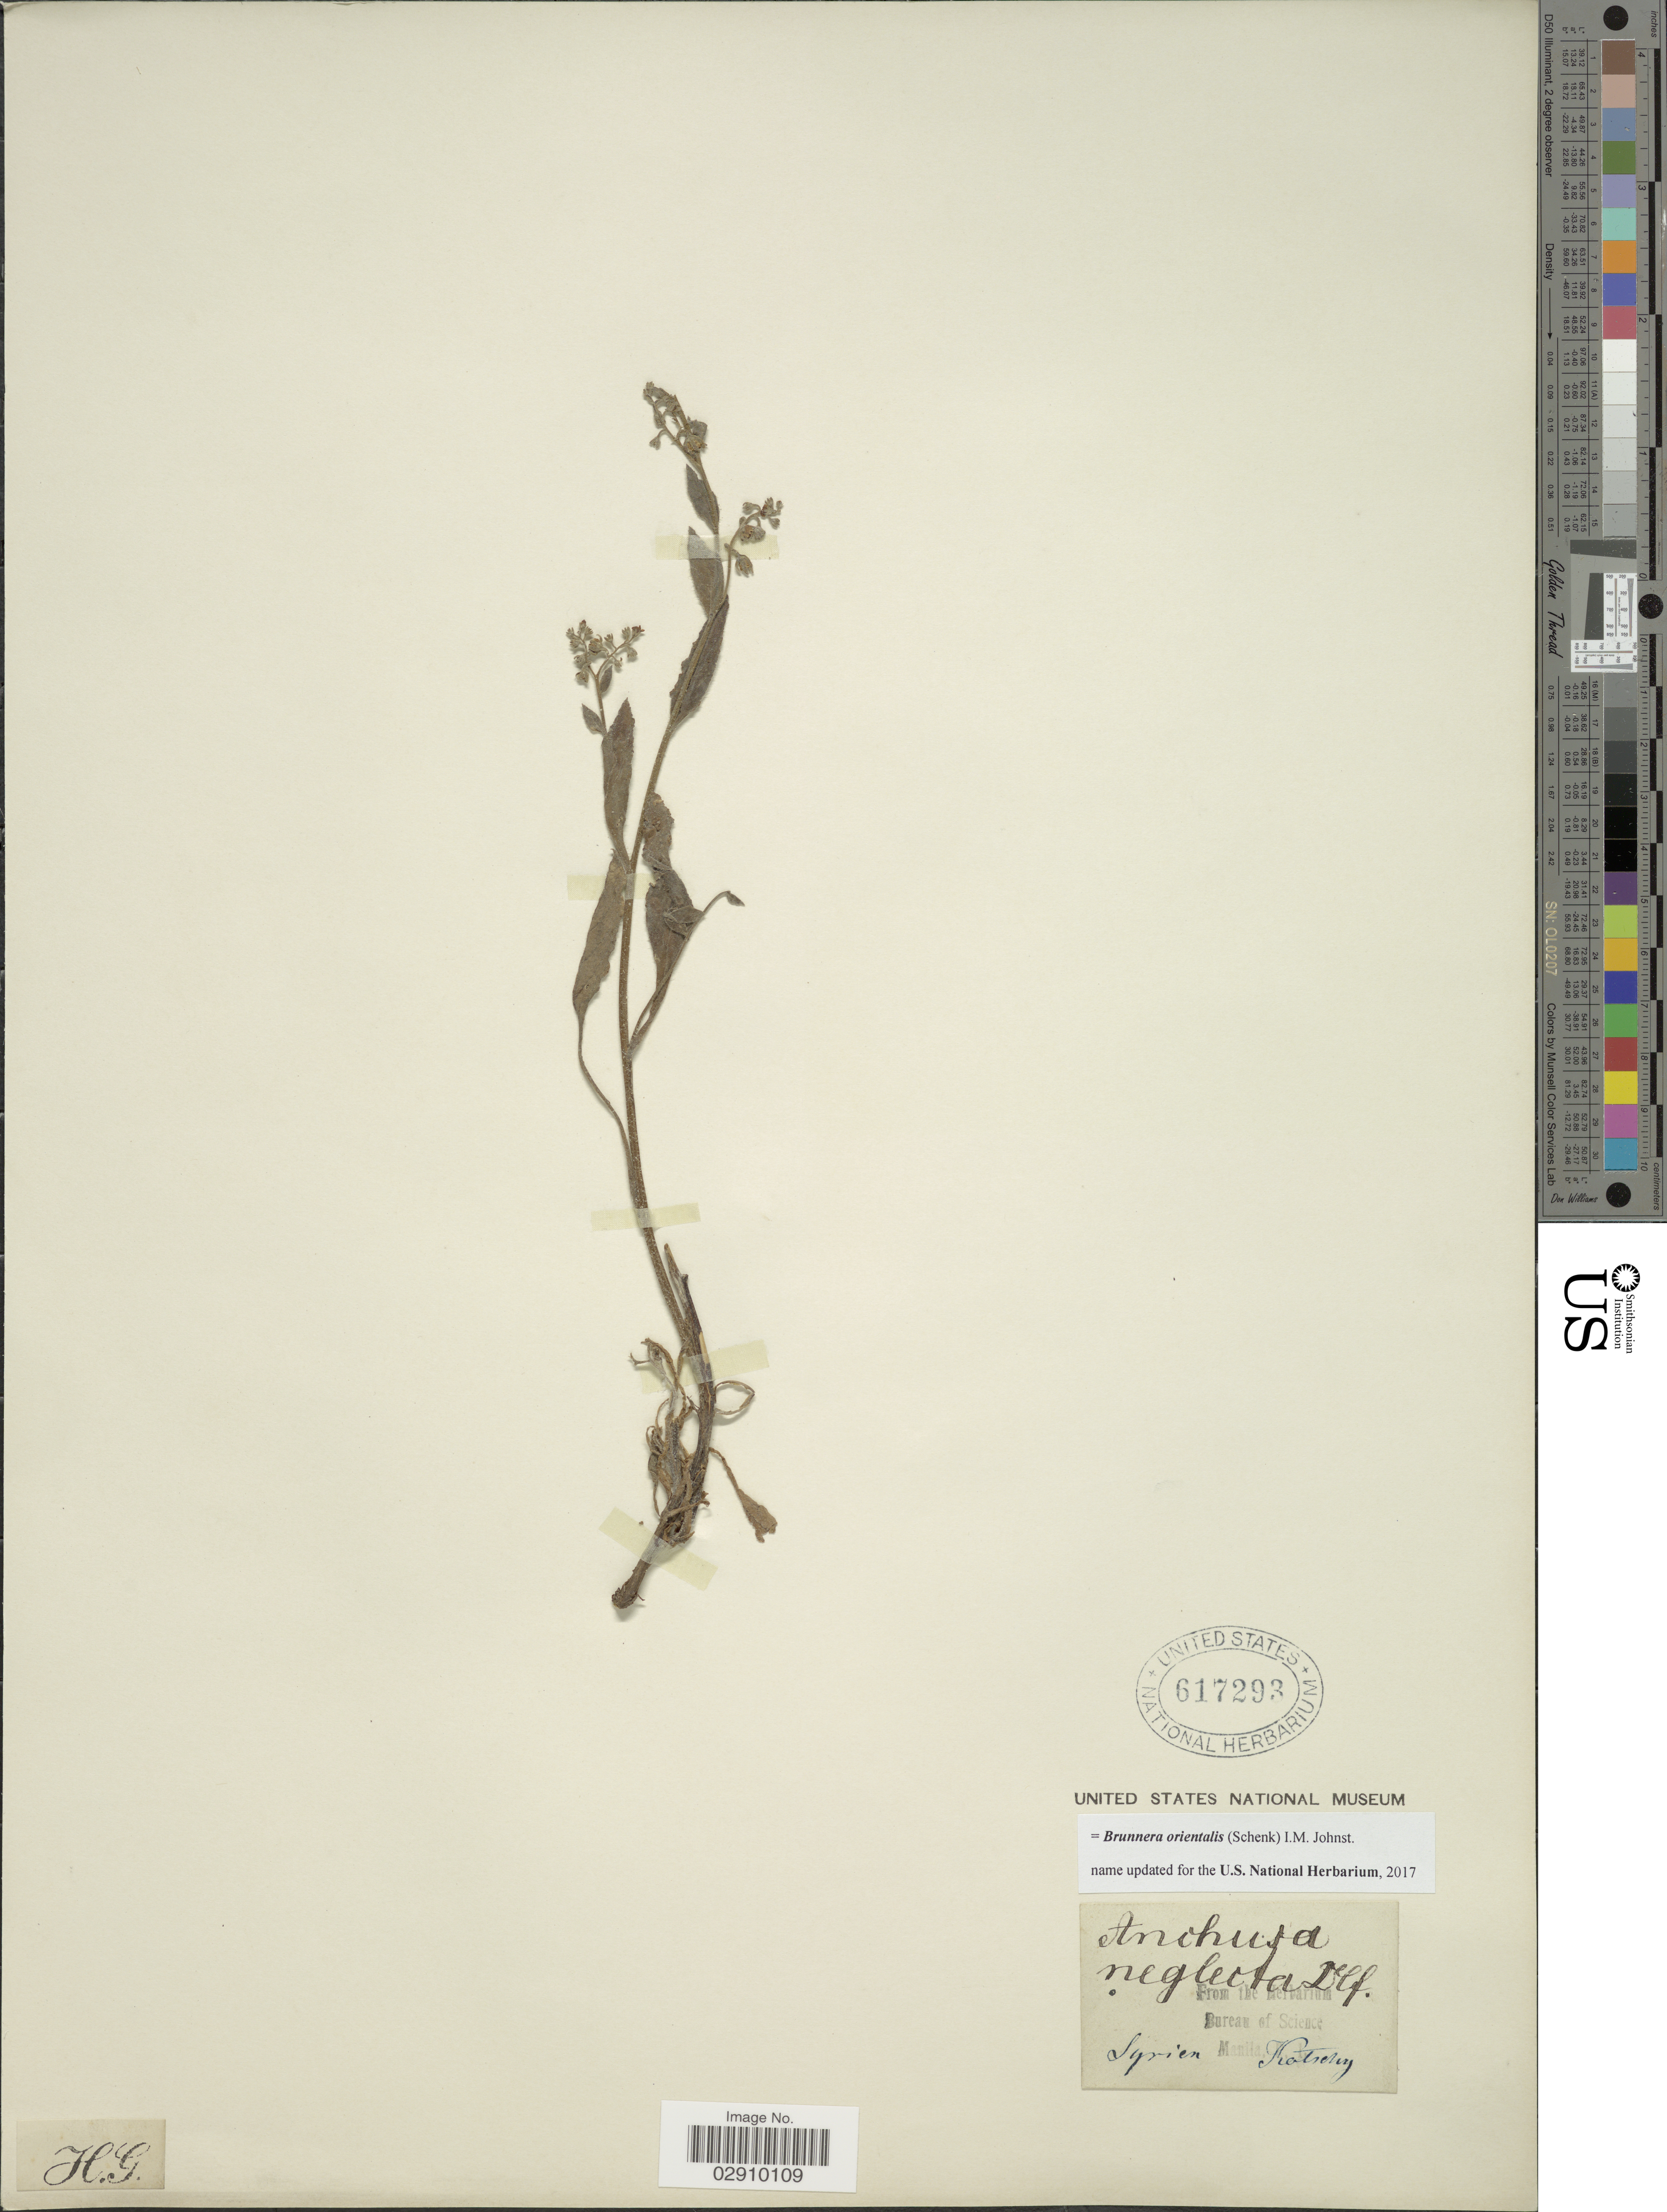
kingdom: Plantae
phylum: Tracheophyta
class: Magnoliopsida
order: Boraginales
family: Boraginaceae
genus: Brunnera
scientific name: Brunnera orientalis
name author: (Schenk) I.M. Johnst.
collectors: Kotschy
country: Syria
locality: Syrien.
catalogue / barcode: US 617293